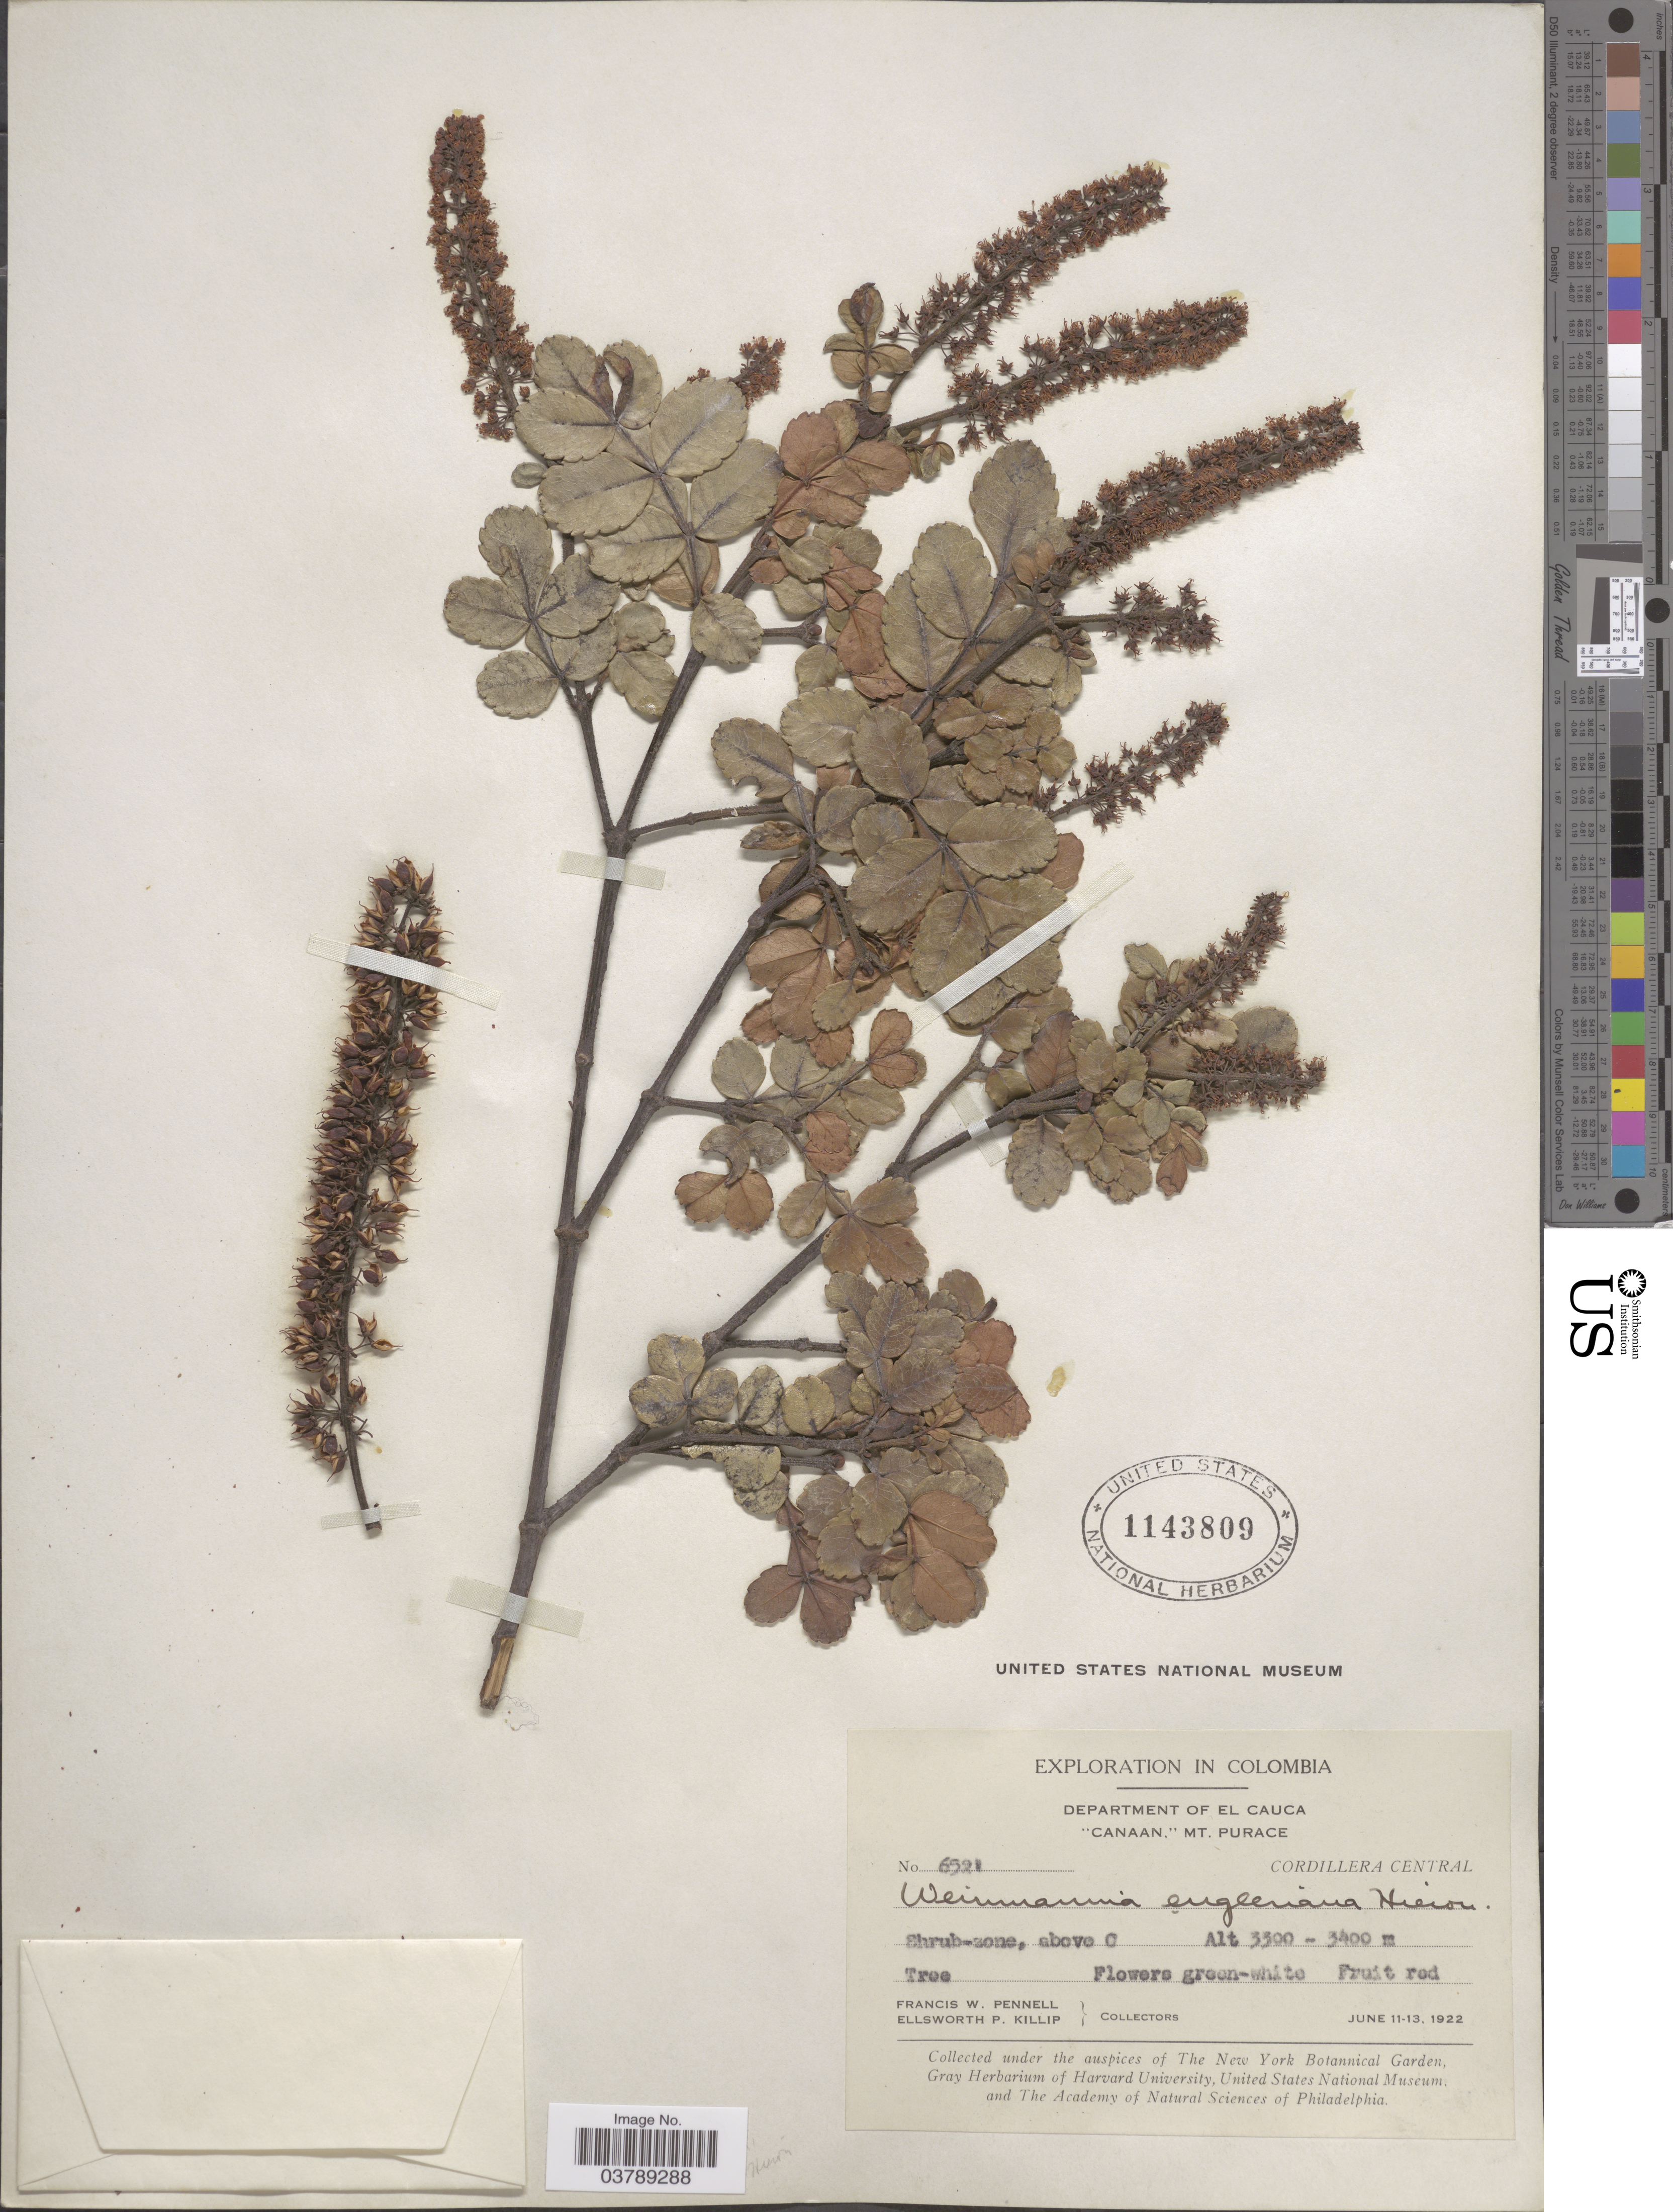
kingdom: Plantae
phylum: Tracheophyta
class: Magnoliopsida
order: Oxalidales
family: Cunoniaceae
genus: Weinmannia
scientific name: Weinmannia mariquitae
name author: Szyszyl.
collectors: F. W. Pennell & E. P. Killip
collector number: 6521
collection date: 1922-06-11/1922-06-13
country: Colombia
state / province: Cauca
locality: Department of El Cauca. "Canaan," Mt. Purace. Cordillera Central. Shrub-zone, above C.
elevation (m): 3300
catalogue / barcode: US 1143809